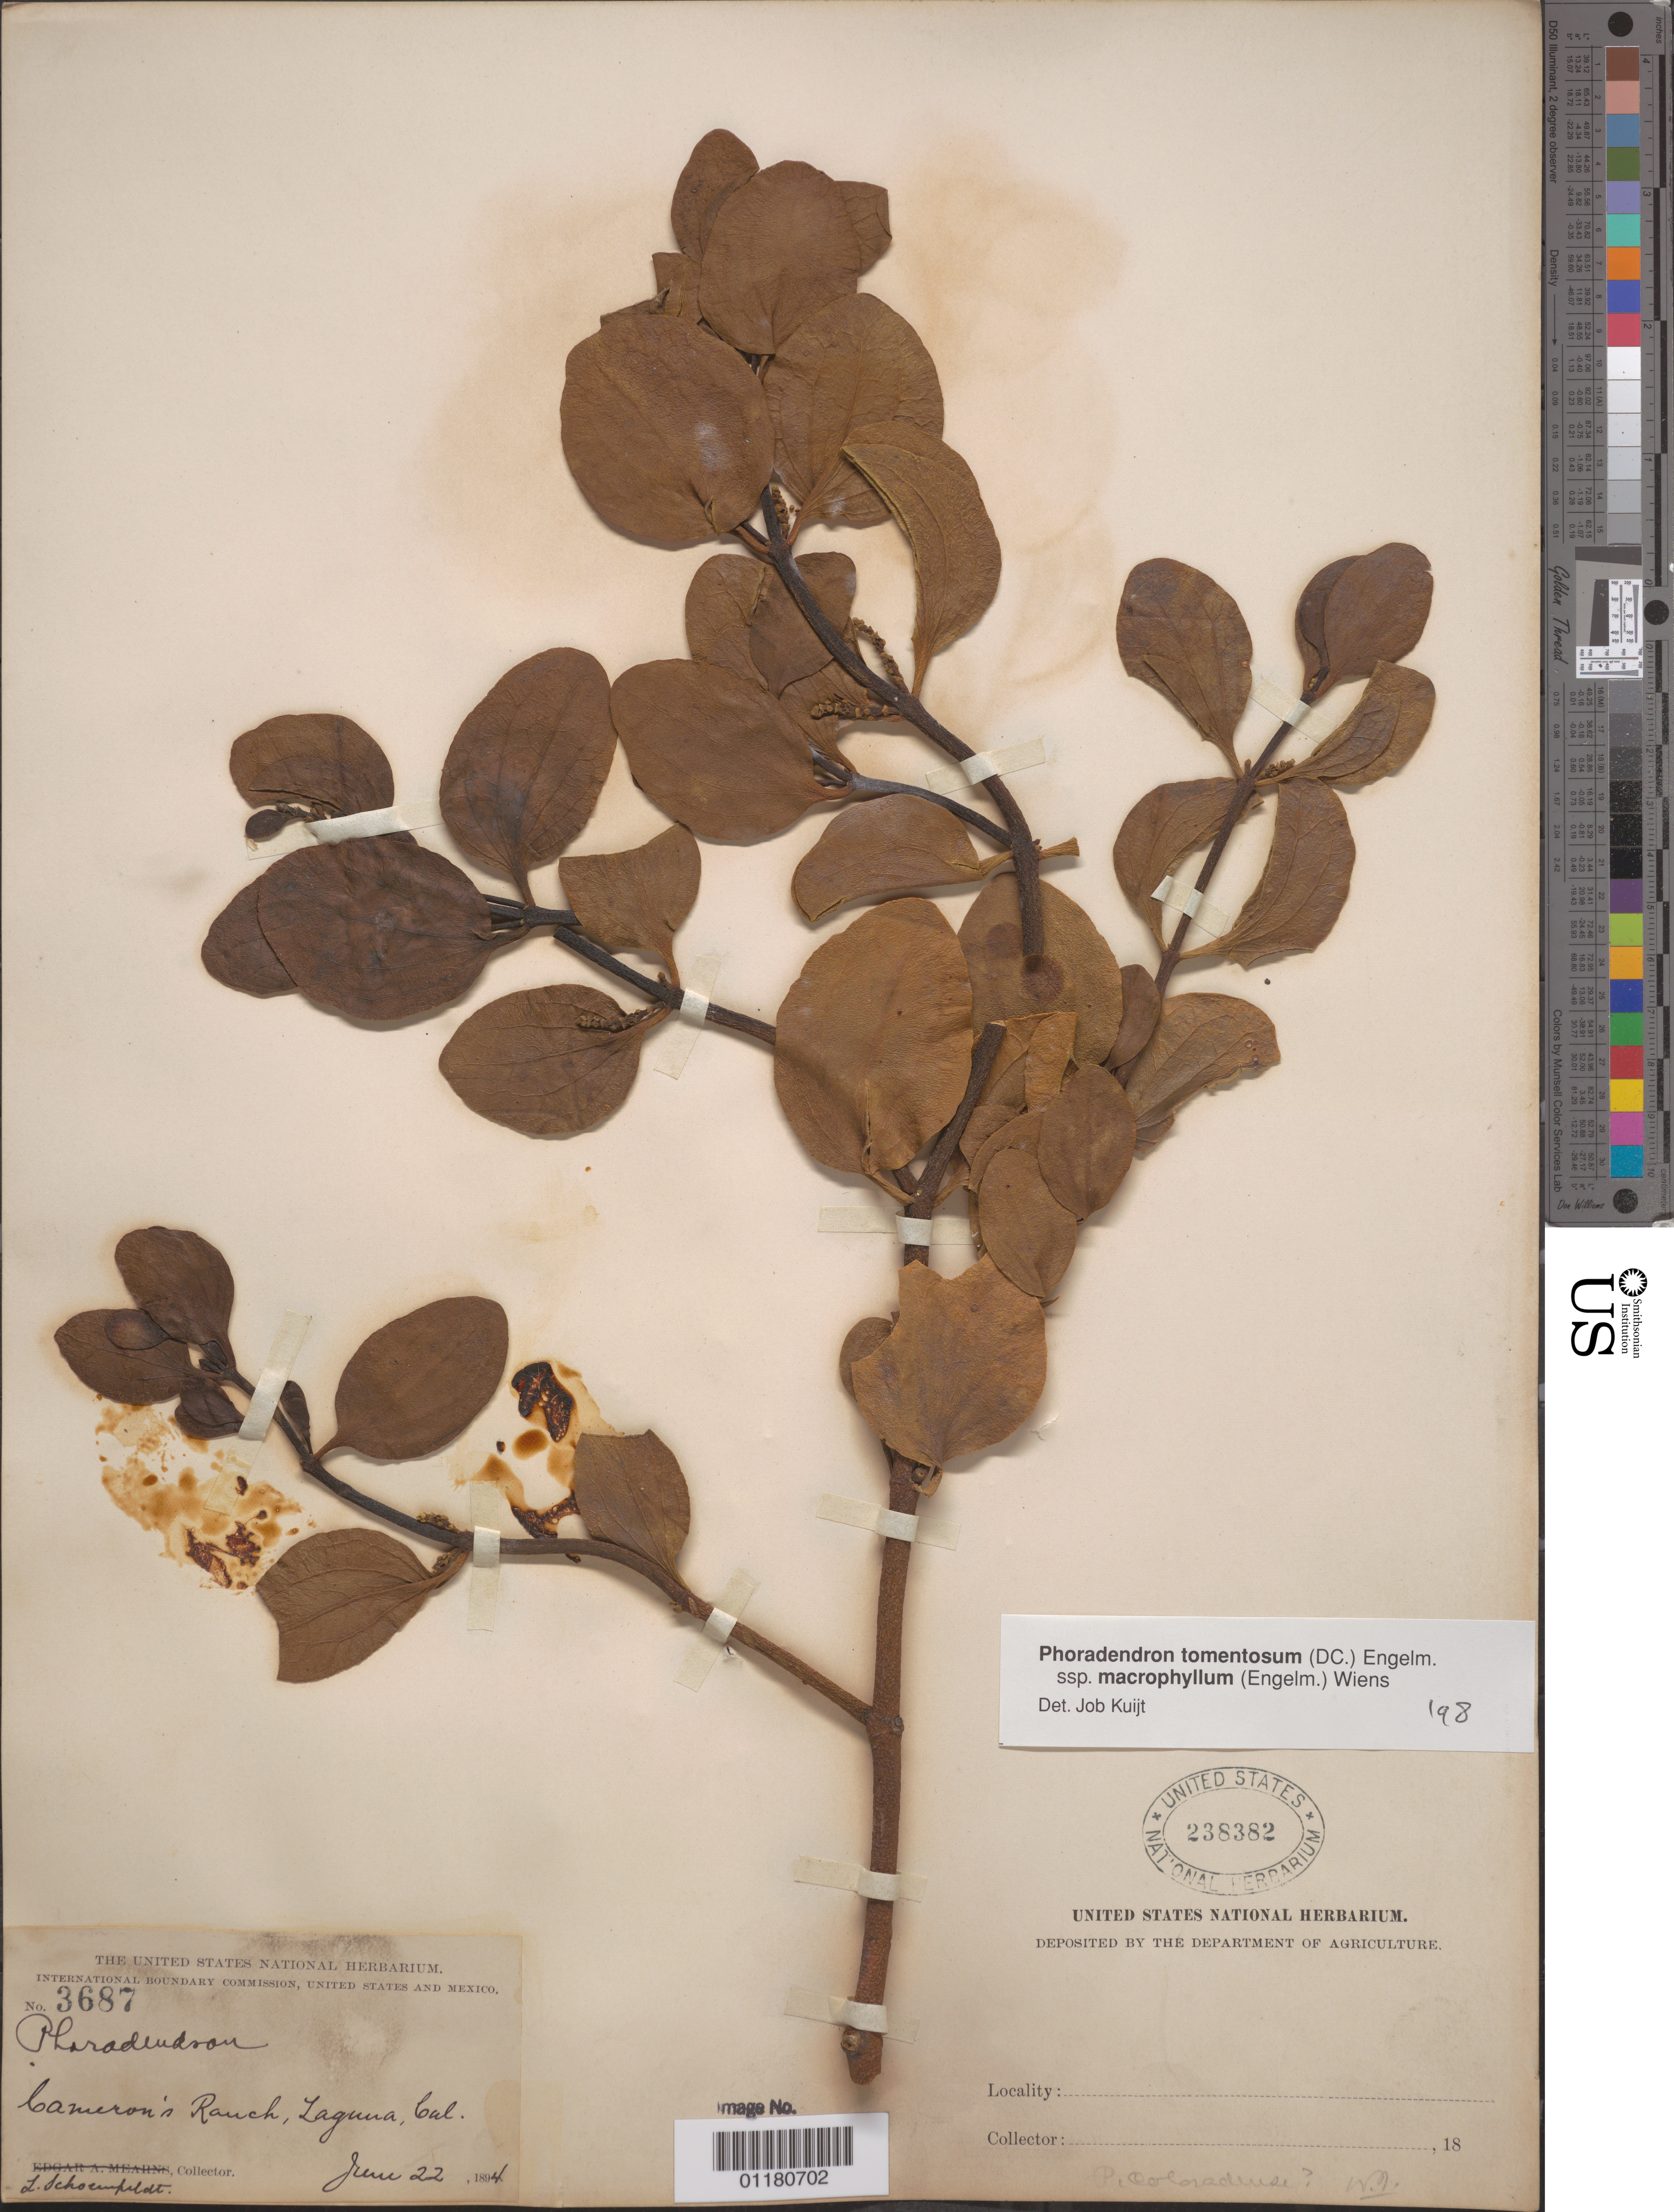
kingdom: Plantae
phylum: Tracheophyta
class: Magnoliopsida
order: Santalales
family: Viscaceae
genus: Phoradendron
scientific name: Phoradendron tomentosum subsp. macrophyllum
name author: DC.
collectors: L. Schoenfeldt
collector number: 3687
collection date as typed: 22 Jun 1894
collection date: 1894-06-22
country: United States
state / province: California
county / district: Orange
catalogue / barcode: US 238382